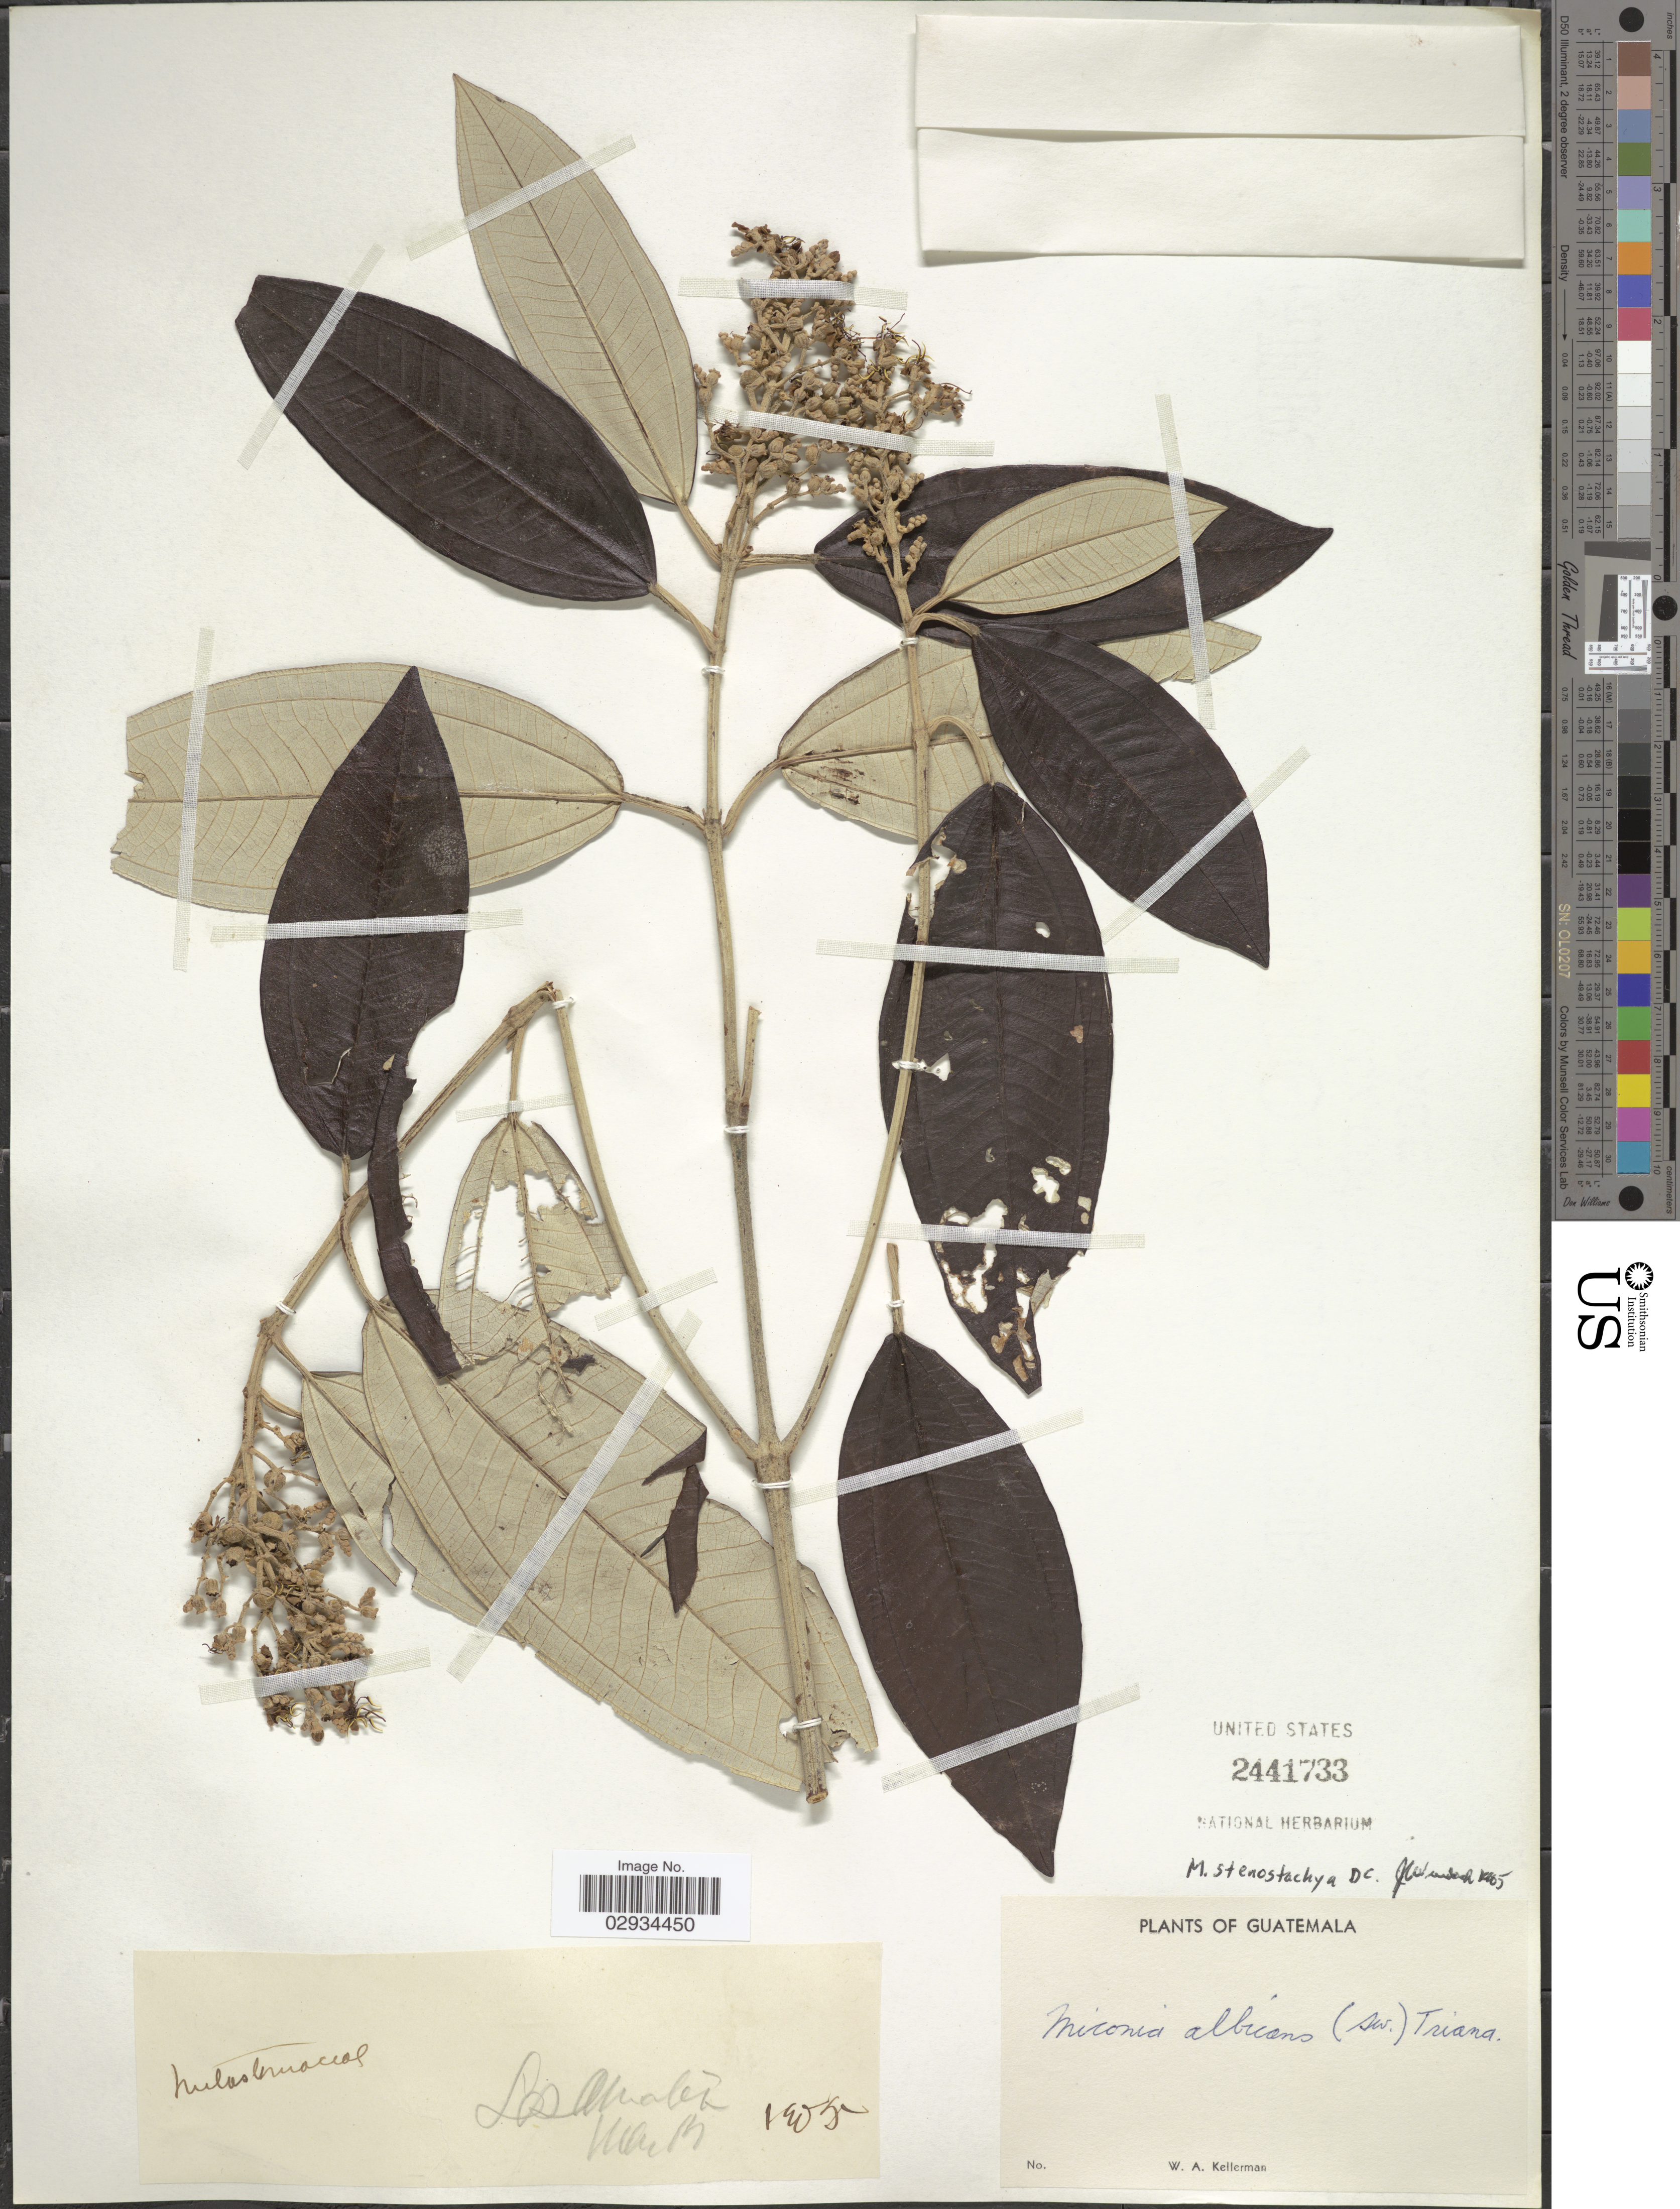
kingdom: Plantae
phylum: Tracheophyta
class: Magnoliopsida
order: Myrtales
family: Melastomataceae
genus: Miconia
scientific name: Miconia stenostachya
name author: DC.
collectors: W. Kellerman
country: Guatemala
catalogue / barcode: US 2441733